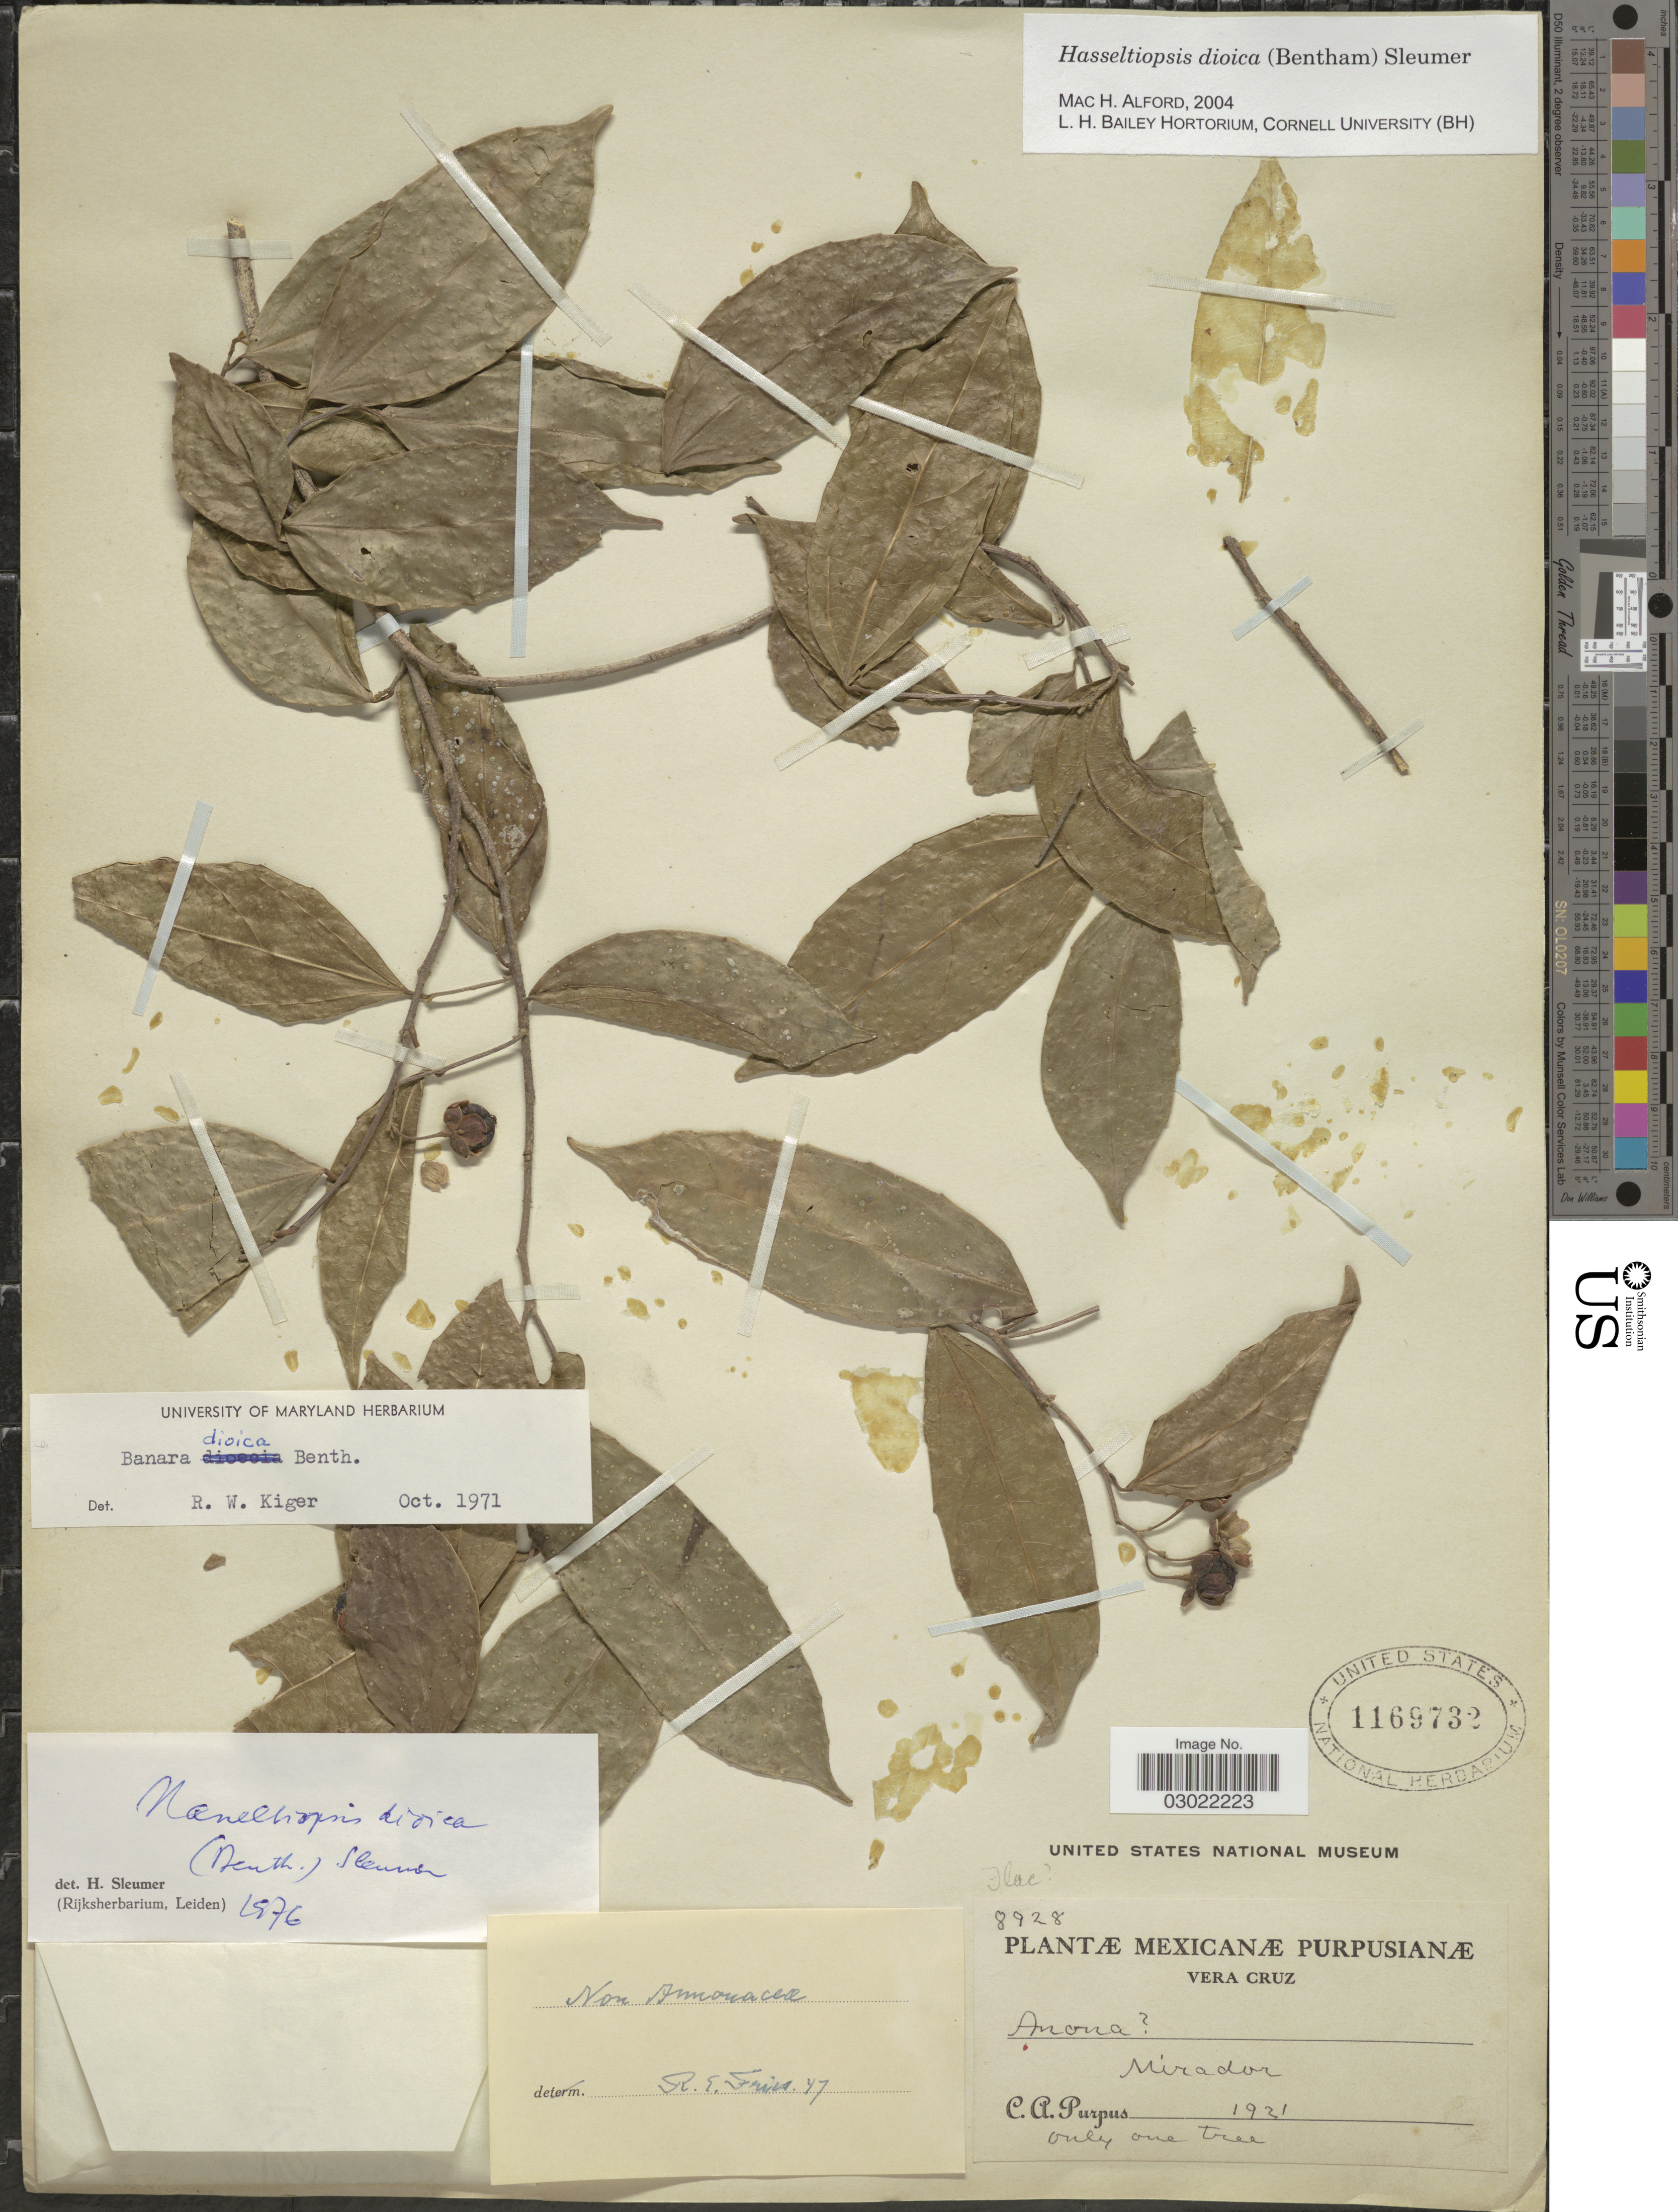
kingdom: Plantae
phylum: Tracheophyta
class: Magnoliopsida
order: Malpighiales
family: Salicaceae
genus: Hasseltiopsis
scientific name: Hasseltiopsis dioica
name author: (Benth.) Sleumer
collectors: C. A. Purpus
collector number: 8928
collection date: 1921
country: Mexico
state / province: Veracruz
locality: Vera Cruz. Mirador.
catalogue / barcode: US 1169732